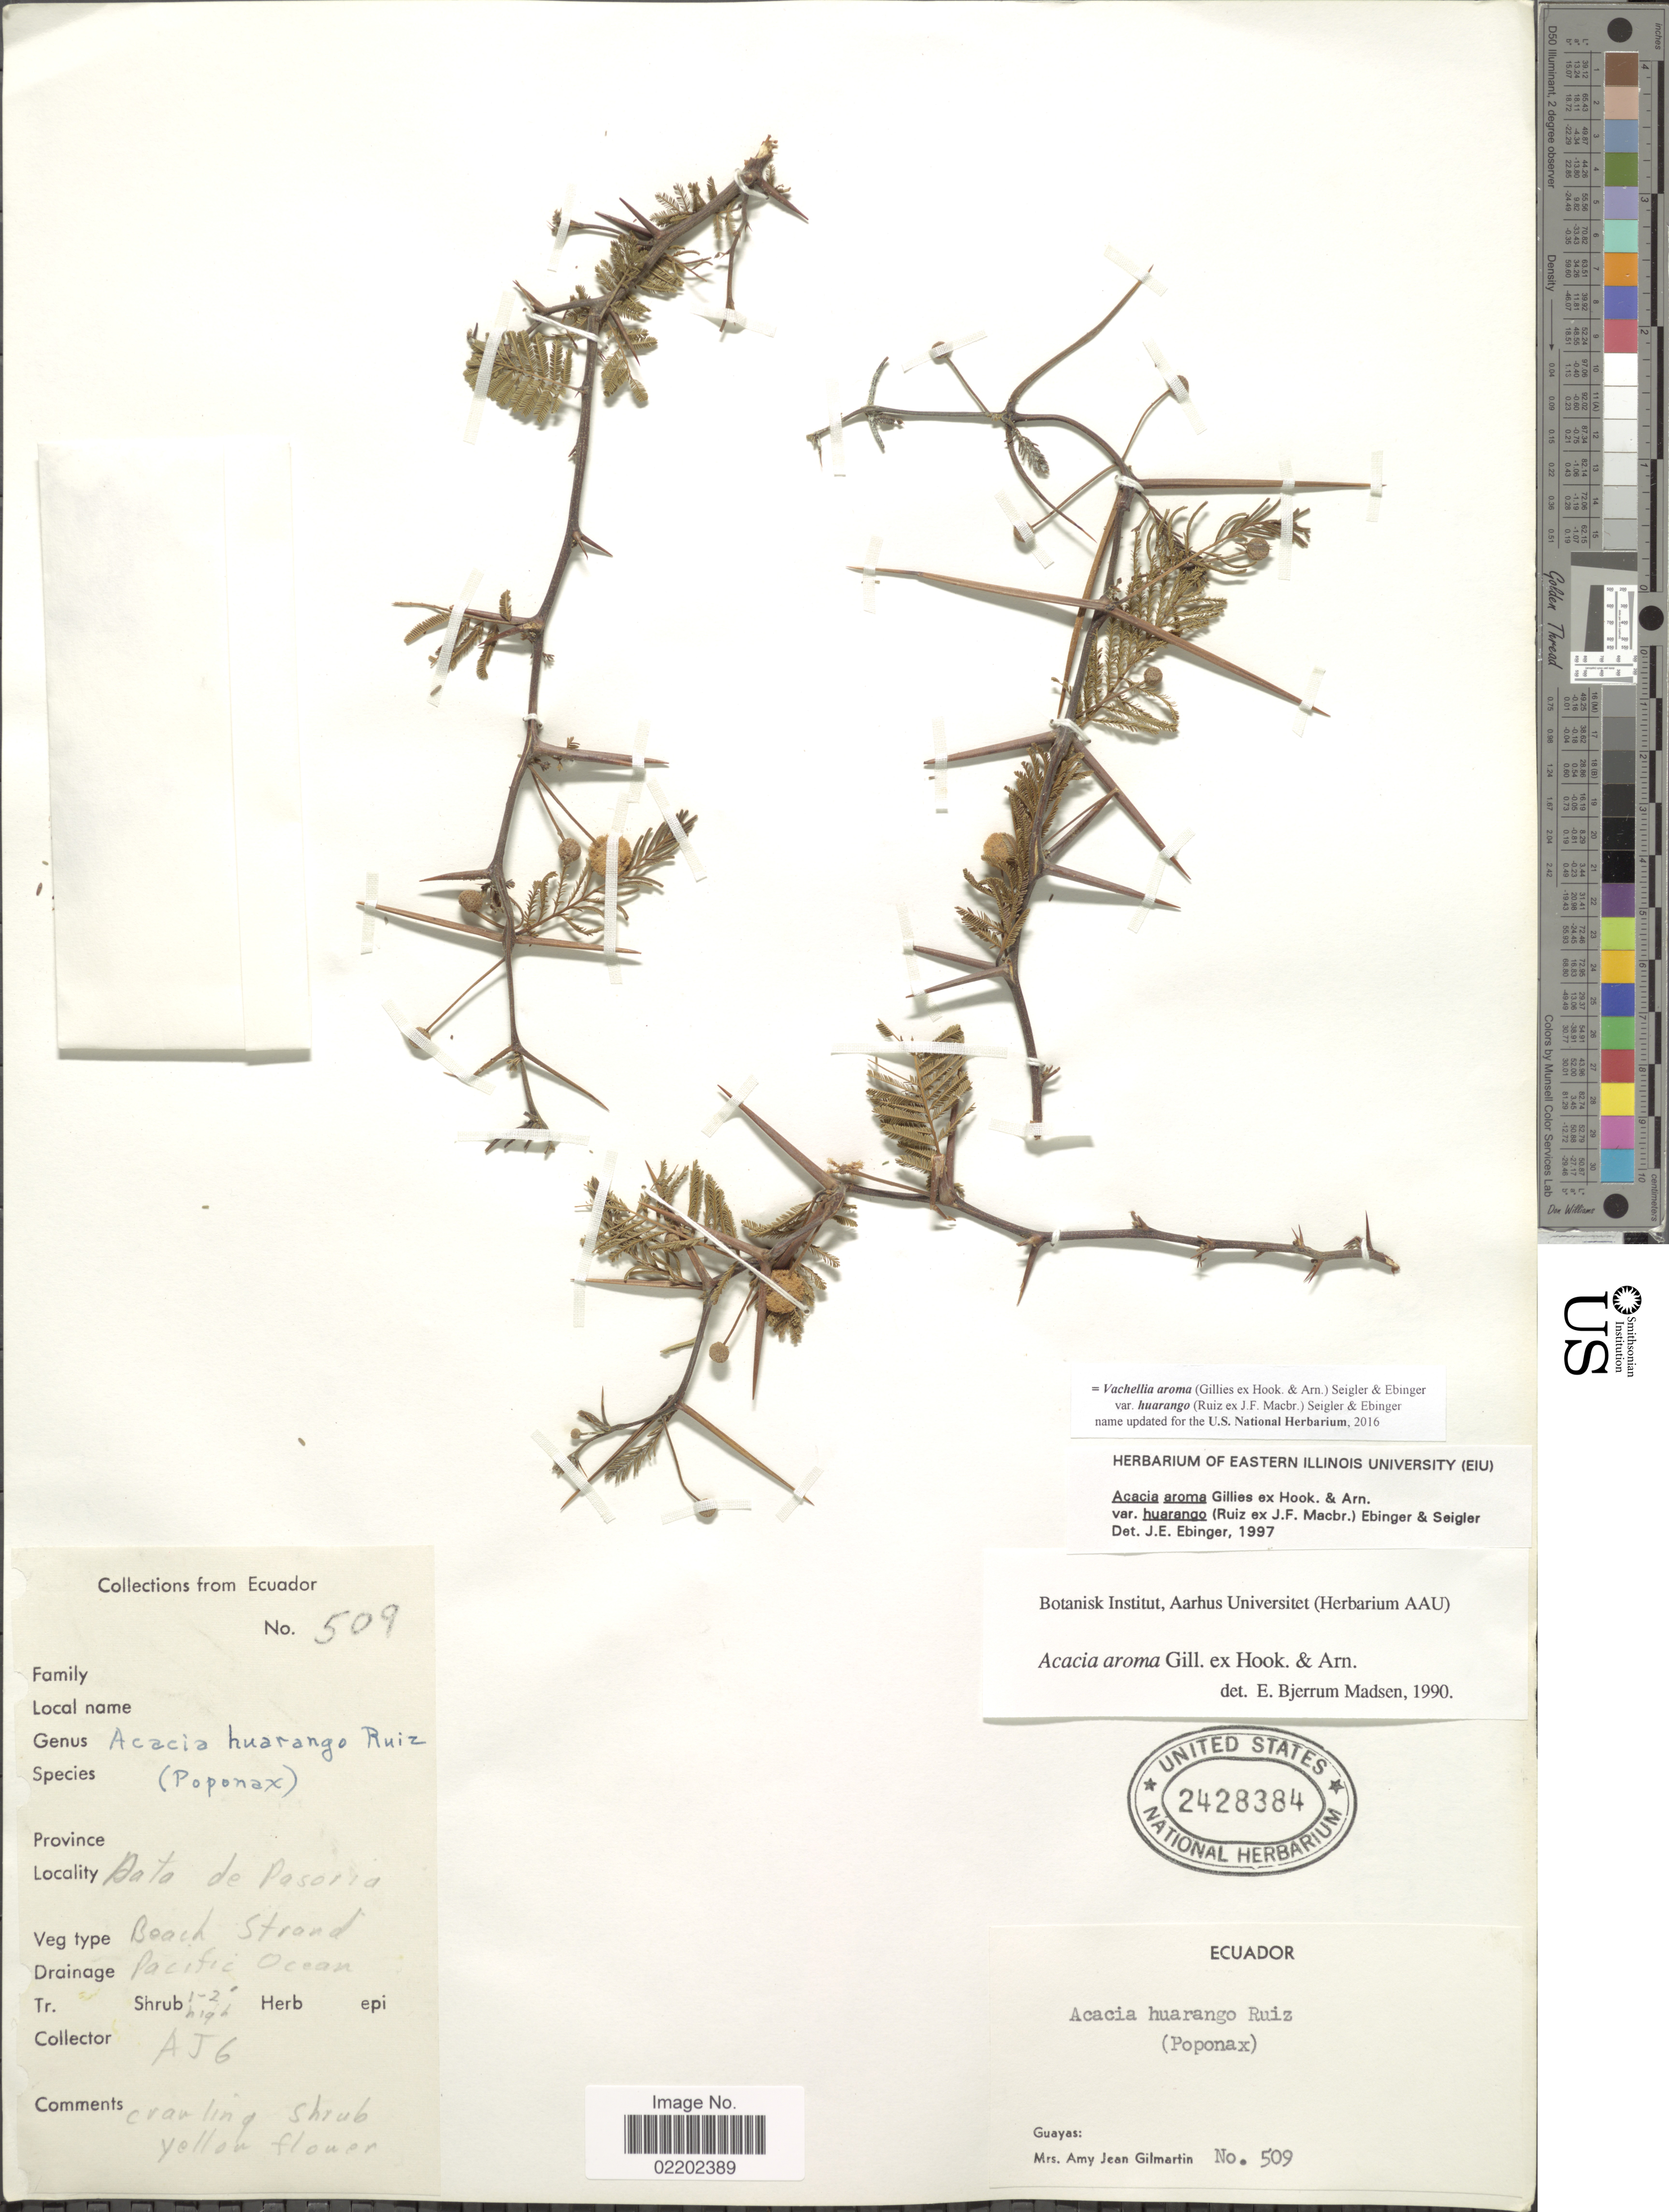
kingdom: Plantae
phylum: Tracheophyta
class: Magnoliopsida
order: Fabales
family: Fabaceae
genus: Vachellia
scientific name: Vachellia aroma var. huarango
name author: (Ruiz ex J.F. Macbr.) Seigler & Ebinger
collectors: A. J. Gilmartin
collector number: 509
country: Ecuador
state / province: Guayas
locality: Bato de Pasoria, Beach Strand, Pacific Ocean [interpreted]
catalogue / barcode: US 2428384